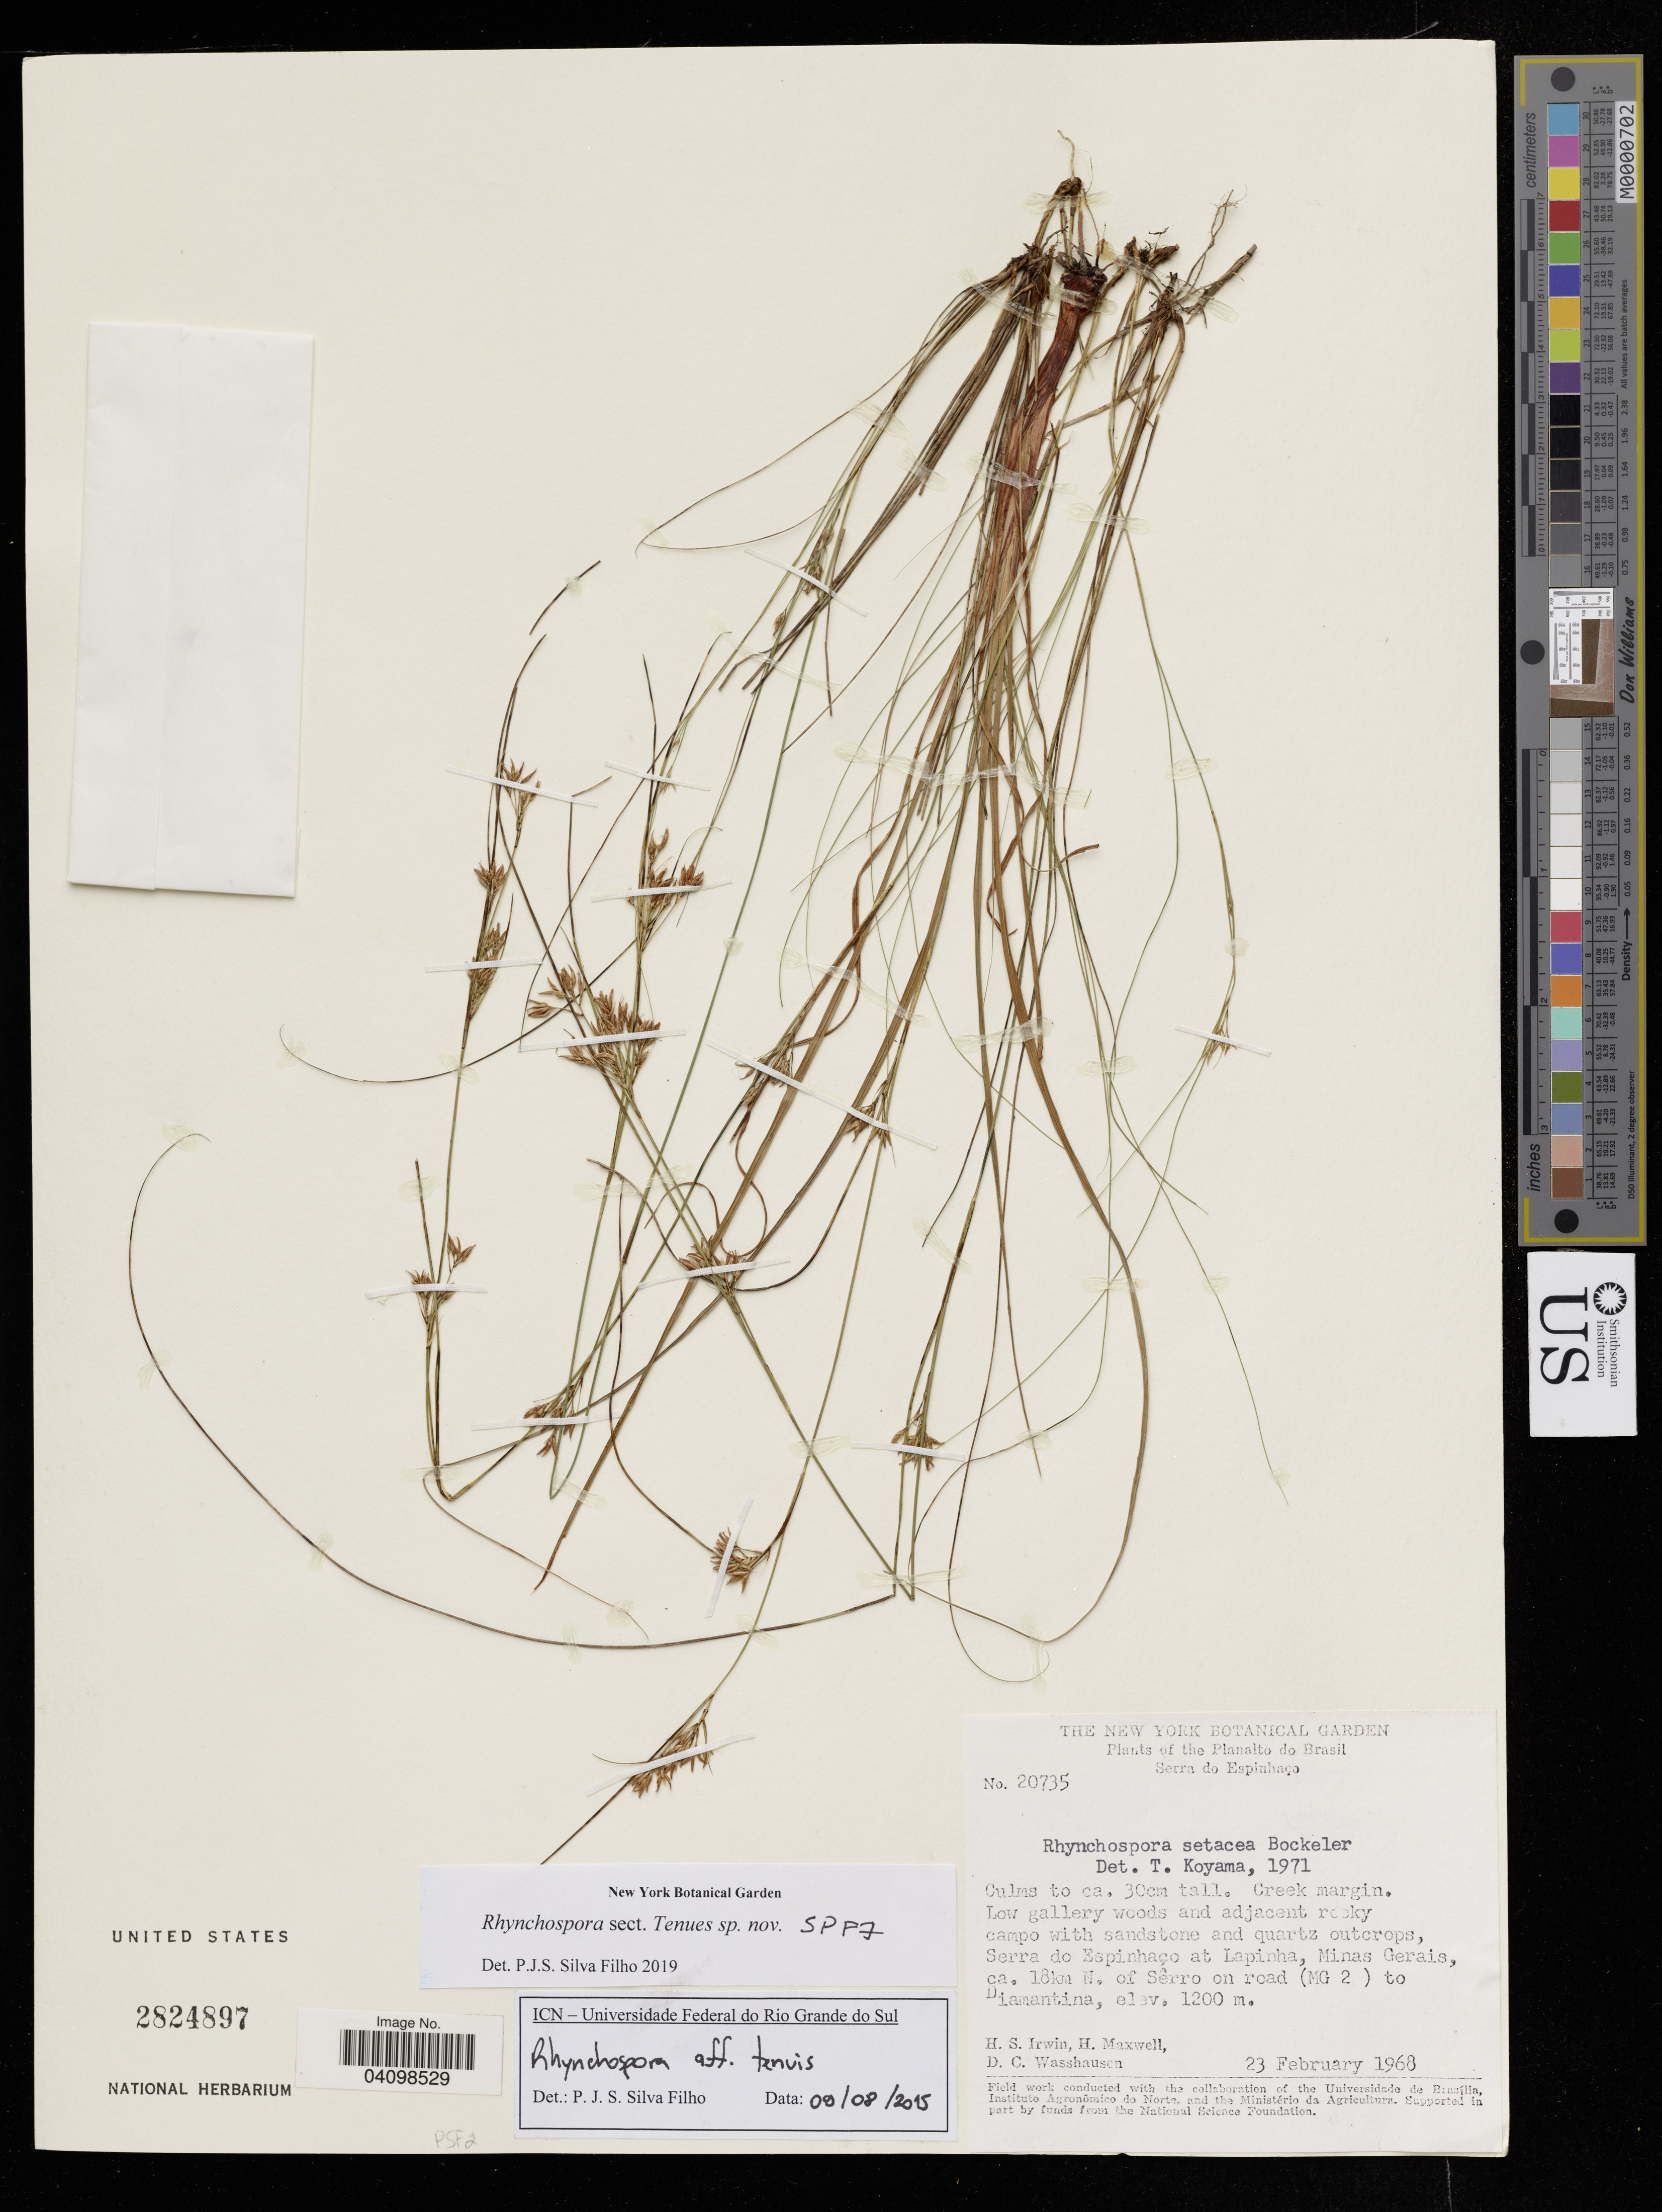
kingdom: Plantae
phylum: Tracheophyta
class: Liliopsida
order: Poales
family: Cyperaceae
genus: Rhynchospora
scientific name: Rhynchospora tenuis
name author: Link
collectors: H. Maxwell & D. C. Wasshausen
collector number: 20735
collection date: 1968-02-23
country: Brazil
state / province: Minas Gerais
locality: The Planalto do Brasil. Serra do Espinhaço. Serra do Espinhaço at Lapinha, ca. 18km N. of Sêrro on road (MG 2) to Diamantina.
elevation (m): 1200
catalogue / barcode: US 2824897